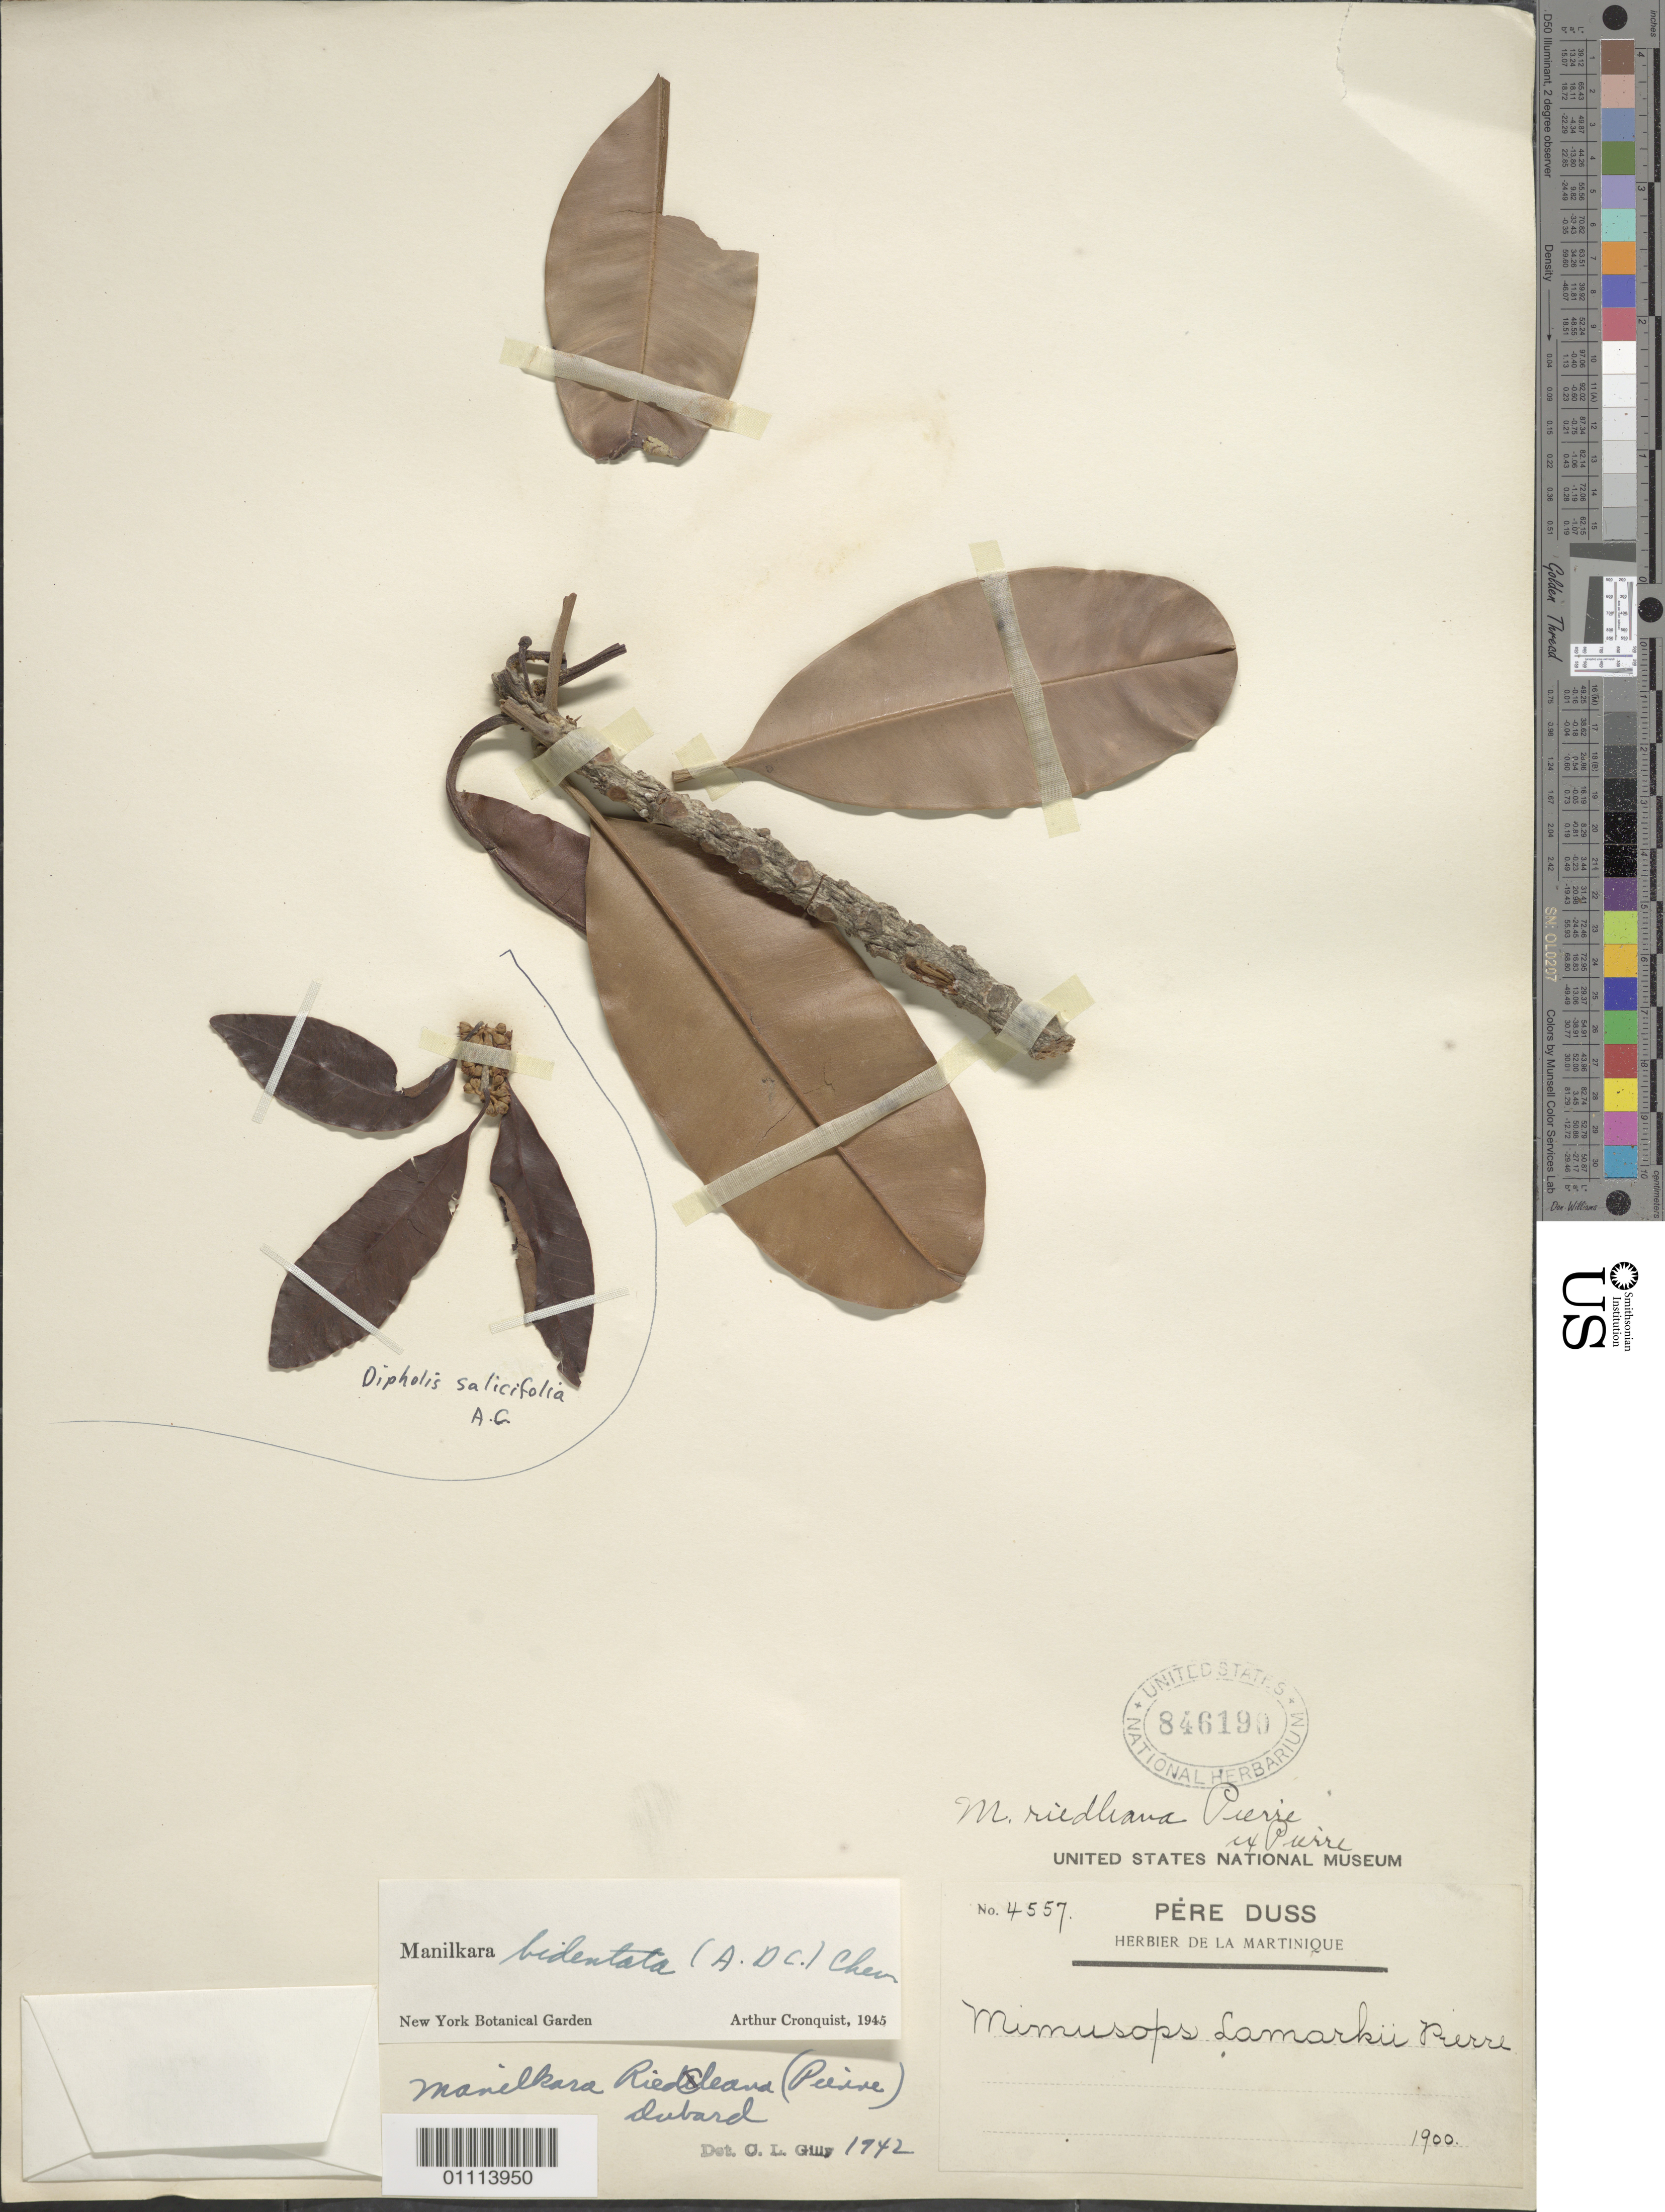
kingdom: Plantae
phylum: Tracheophyta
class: Magnoliopsida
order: Ericales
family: Sapotaceae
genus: Manilkara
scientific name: Manilkara bidentata subsp. bidentata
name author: (A. DC.) A. Chev.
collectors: Père Duss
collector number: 4557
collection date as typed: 1900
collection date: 1900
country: Martinique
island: Martinique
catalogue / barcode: US 846190